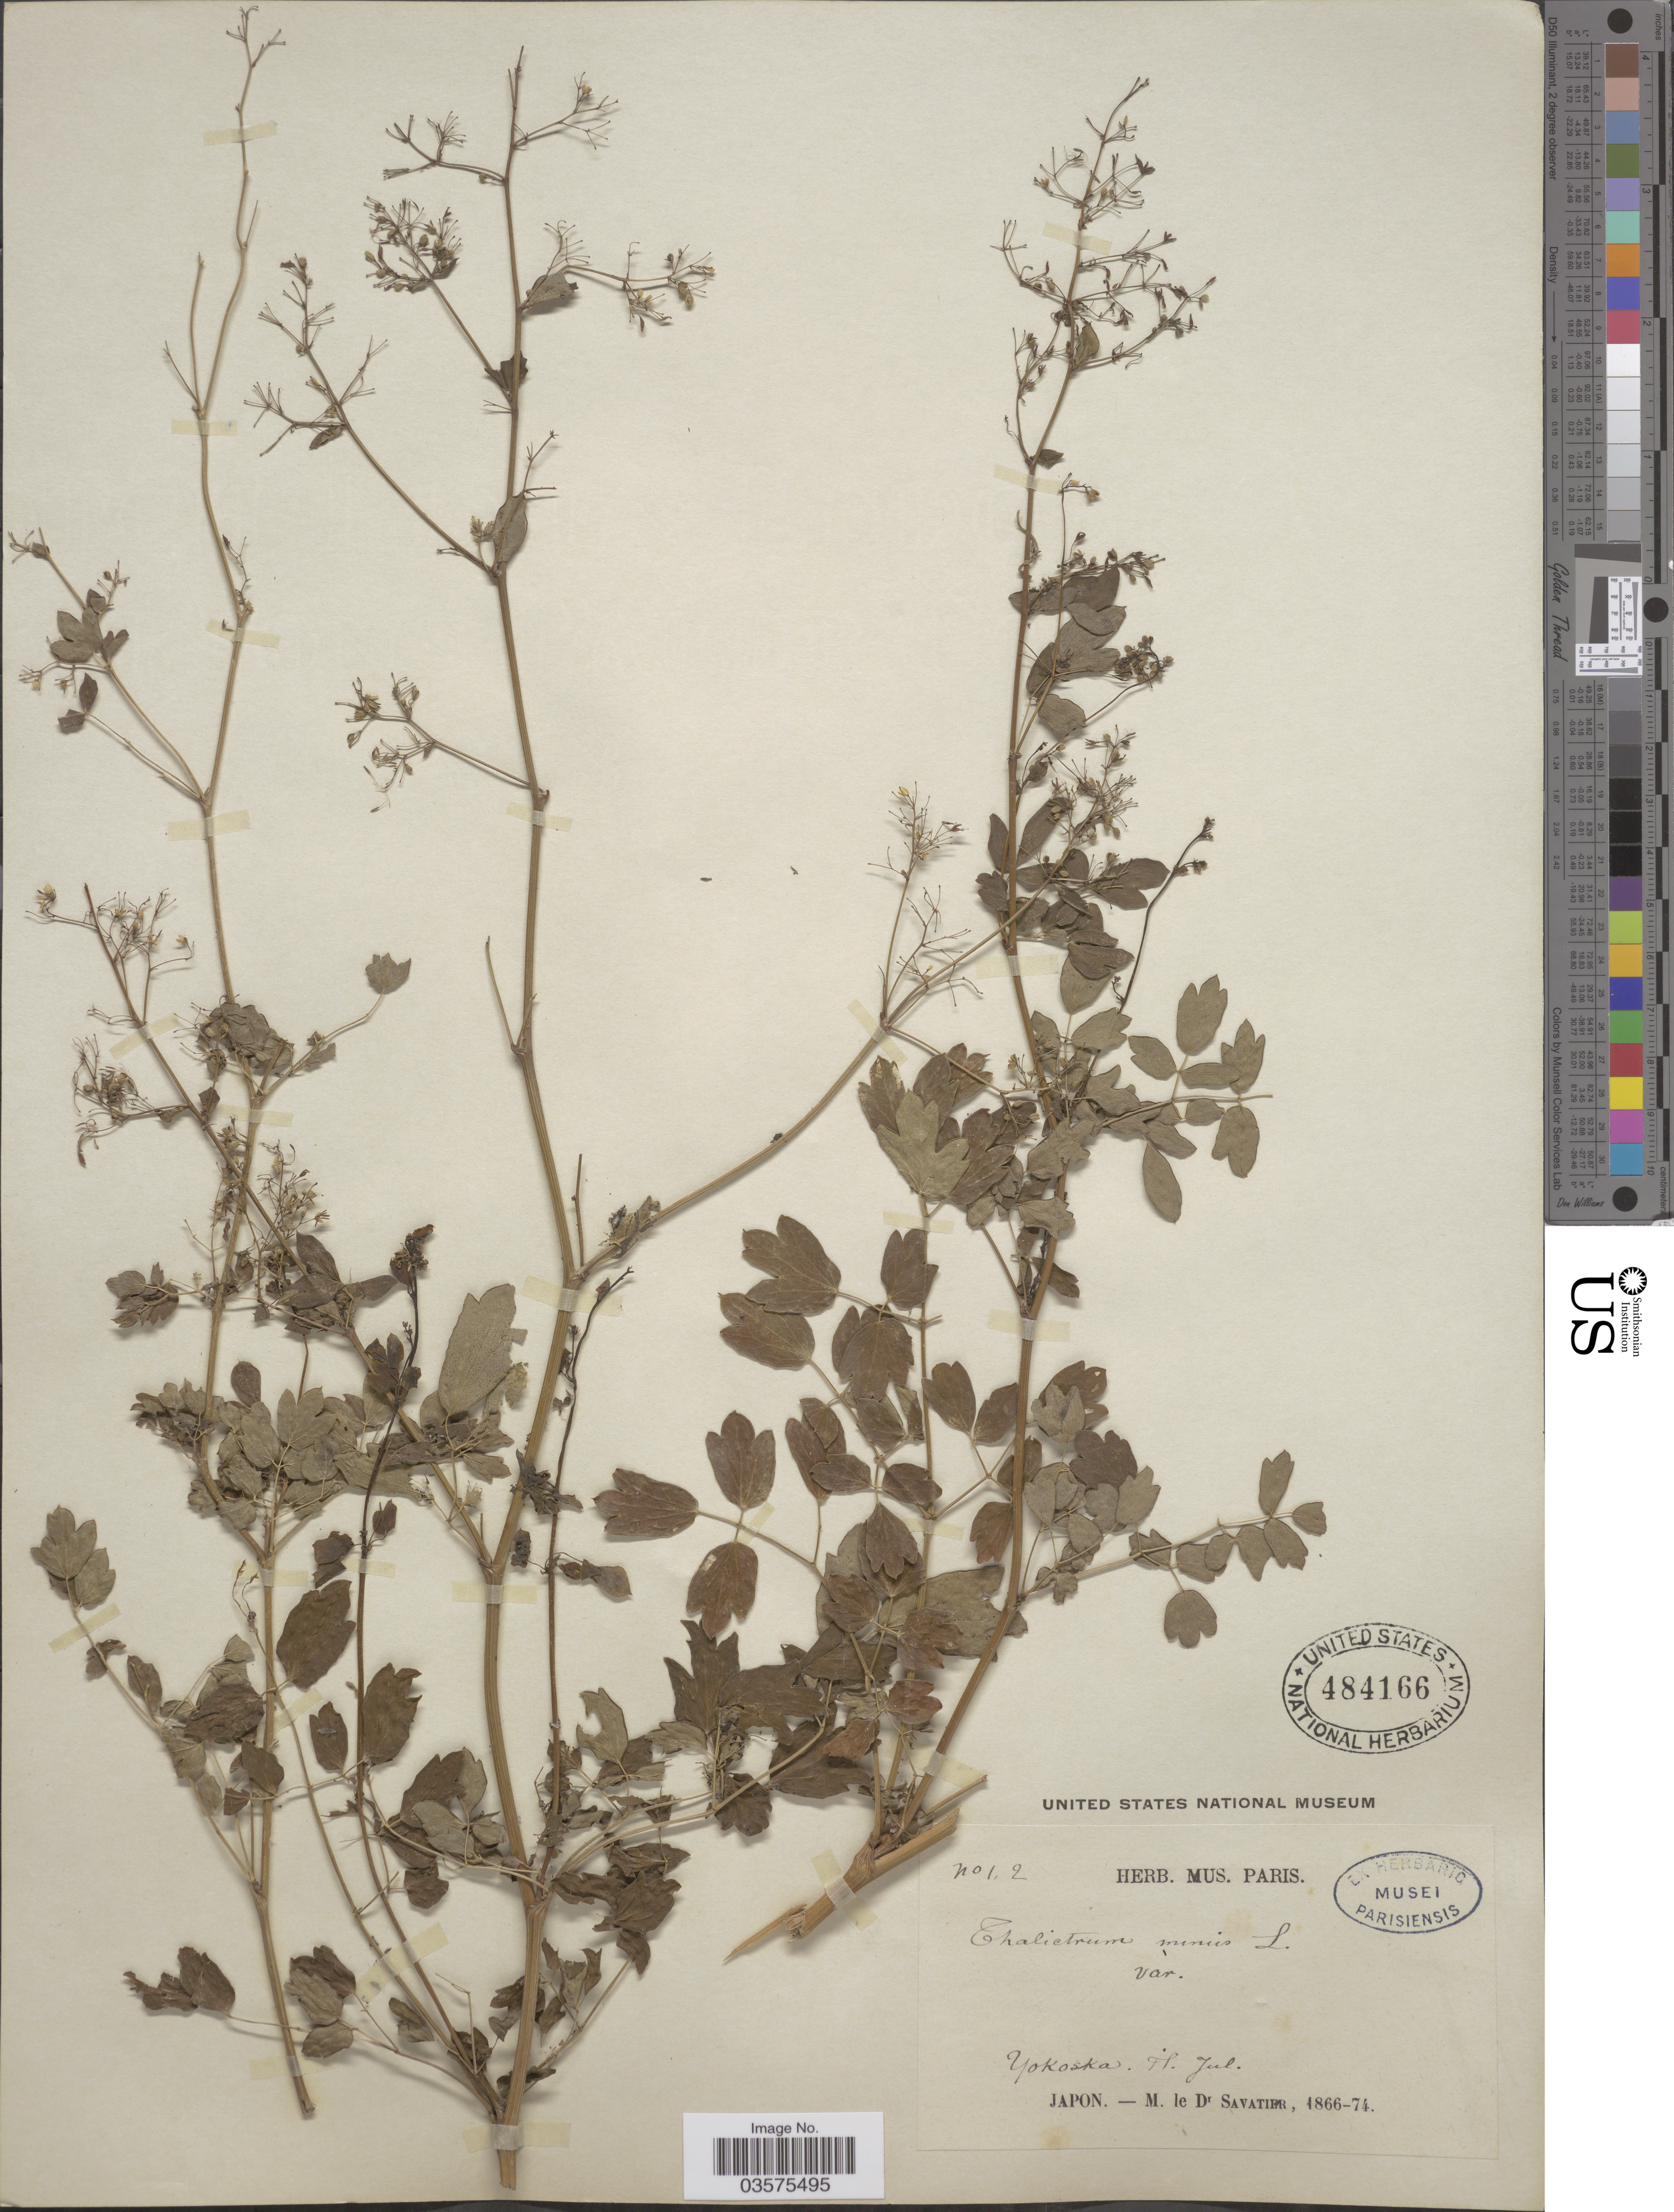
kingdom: Plantae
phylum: Tracheophyta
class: Magnoliopsida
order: Ranunculales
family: Ranunculaceae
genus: Thalictrum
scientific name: Thalictrum minus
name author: L.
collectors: Savatier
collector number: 12*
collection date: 1866-07/1874-07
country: Japan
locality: Yokoska. Japon.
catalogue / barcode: US 484166